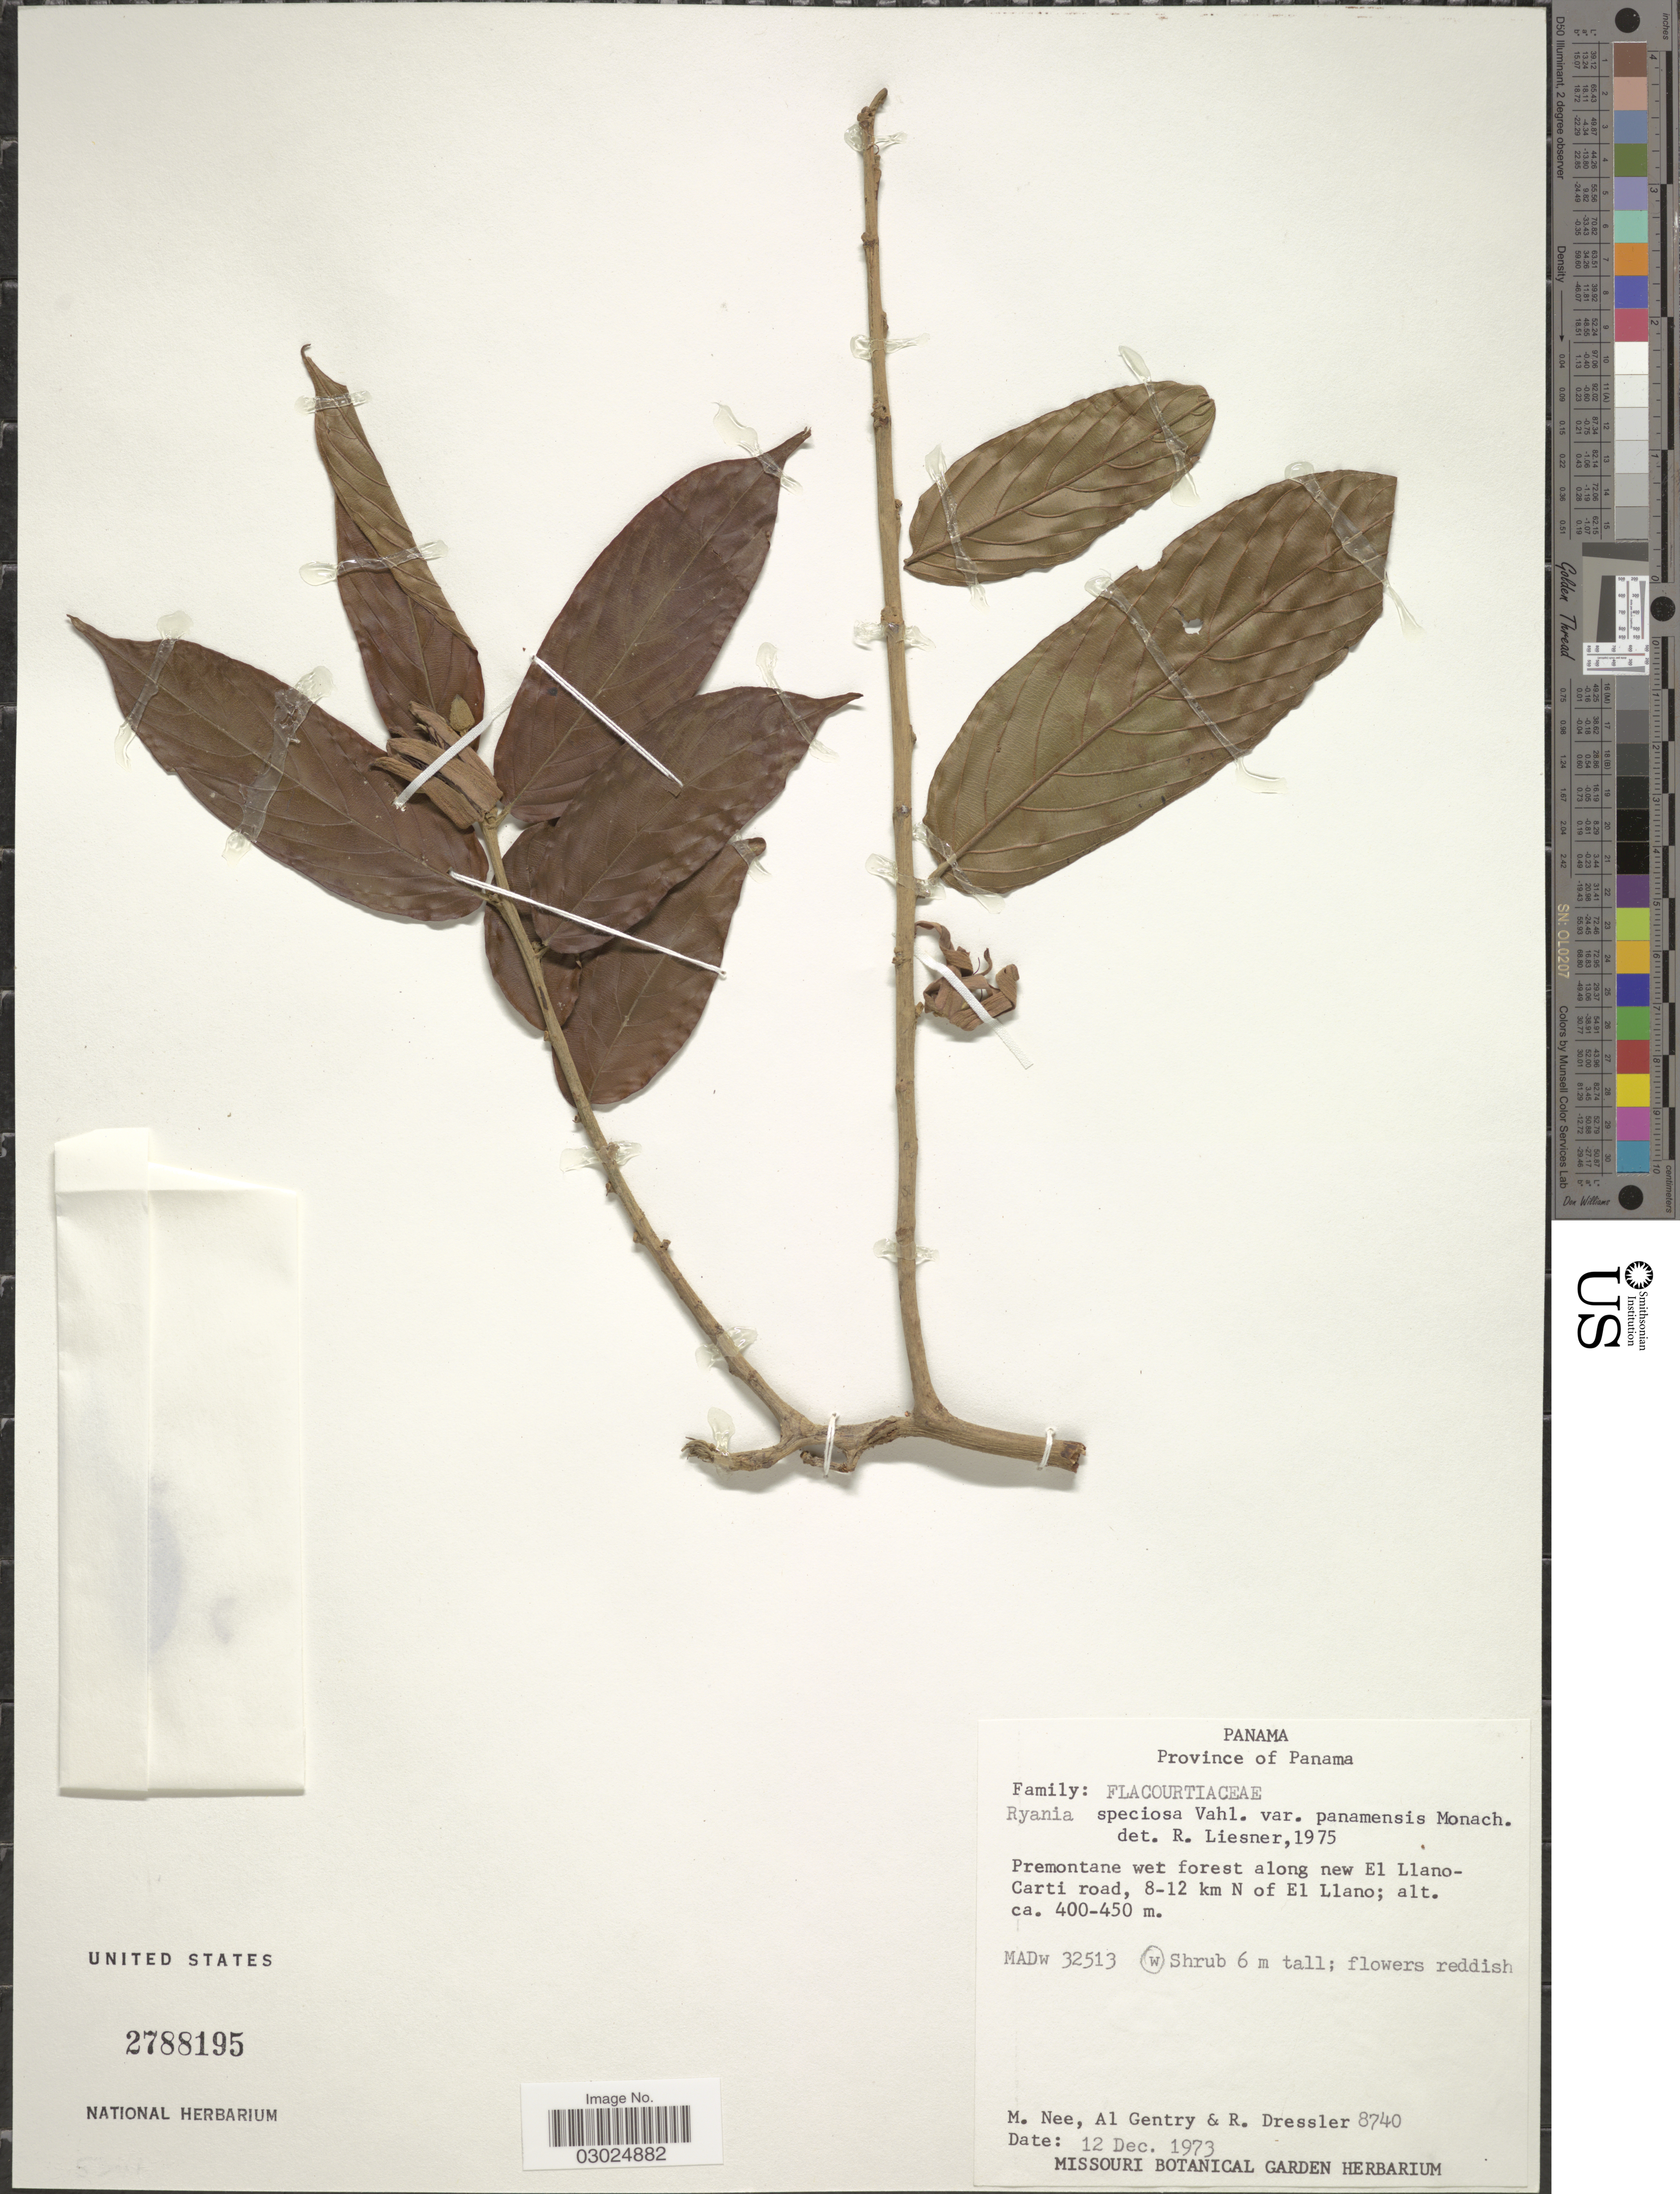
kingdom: Plantae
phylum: Tracheophyta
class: Magnoliopsida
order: Malpighiales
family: Salicaceae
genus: Ryania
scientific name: Ryania speciosa var. panamensis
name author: Monach.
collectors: M. Nee, A. H. Gentry & R. Dressler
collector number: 8740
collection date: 1973-12-12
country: Panama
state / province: Panamá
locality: Province of Panana. Premontane wet forest along new El Llano-Carti road, 8-12 km N of El Llano.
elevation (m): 400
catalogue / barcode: US 2788195